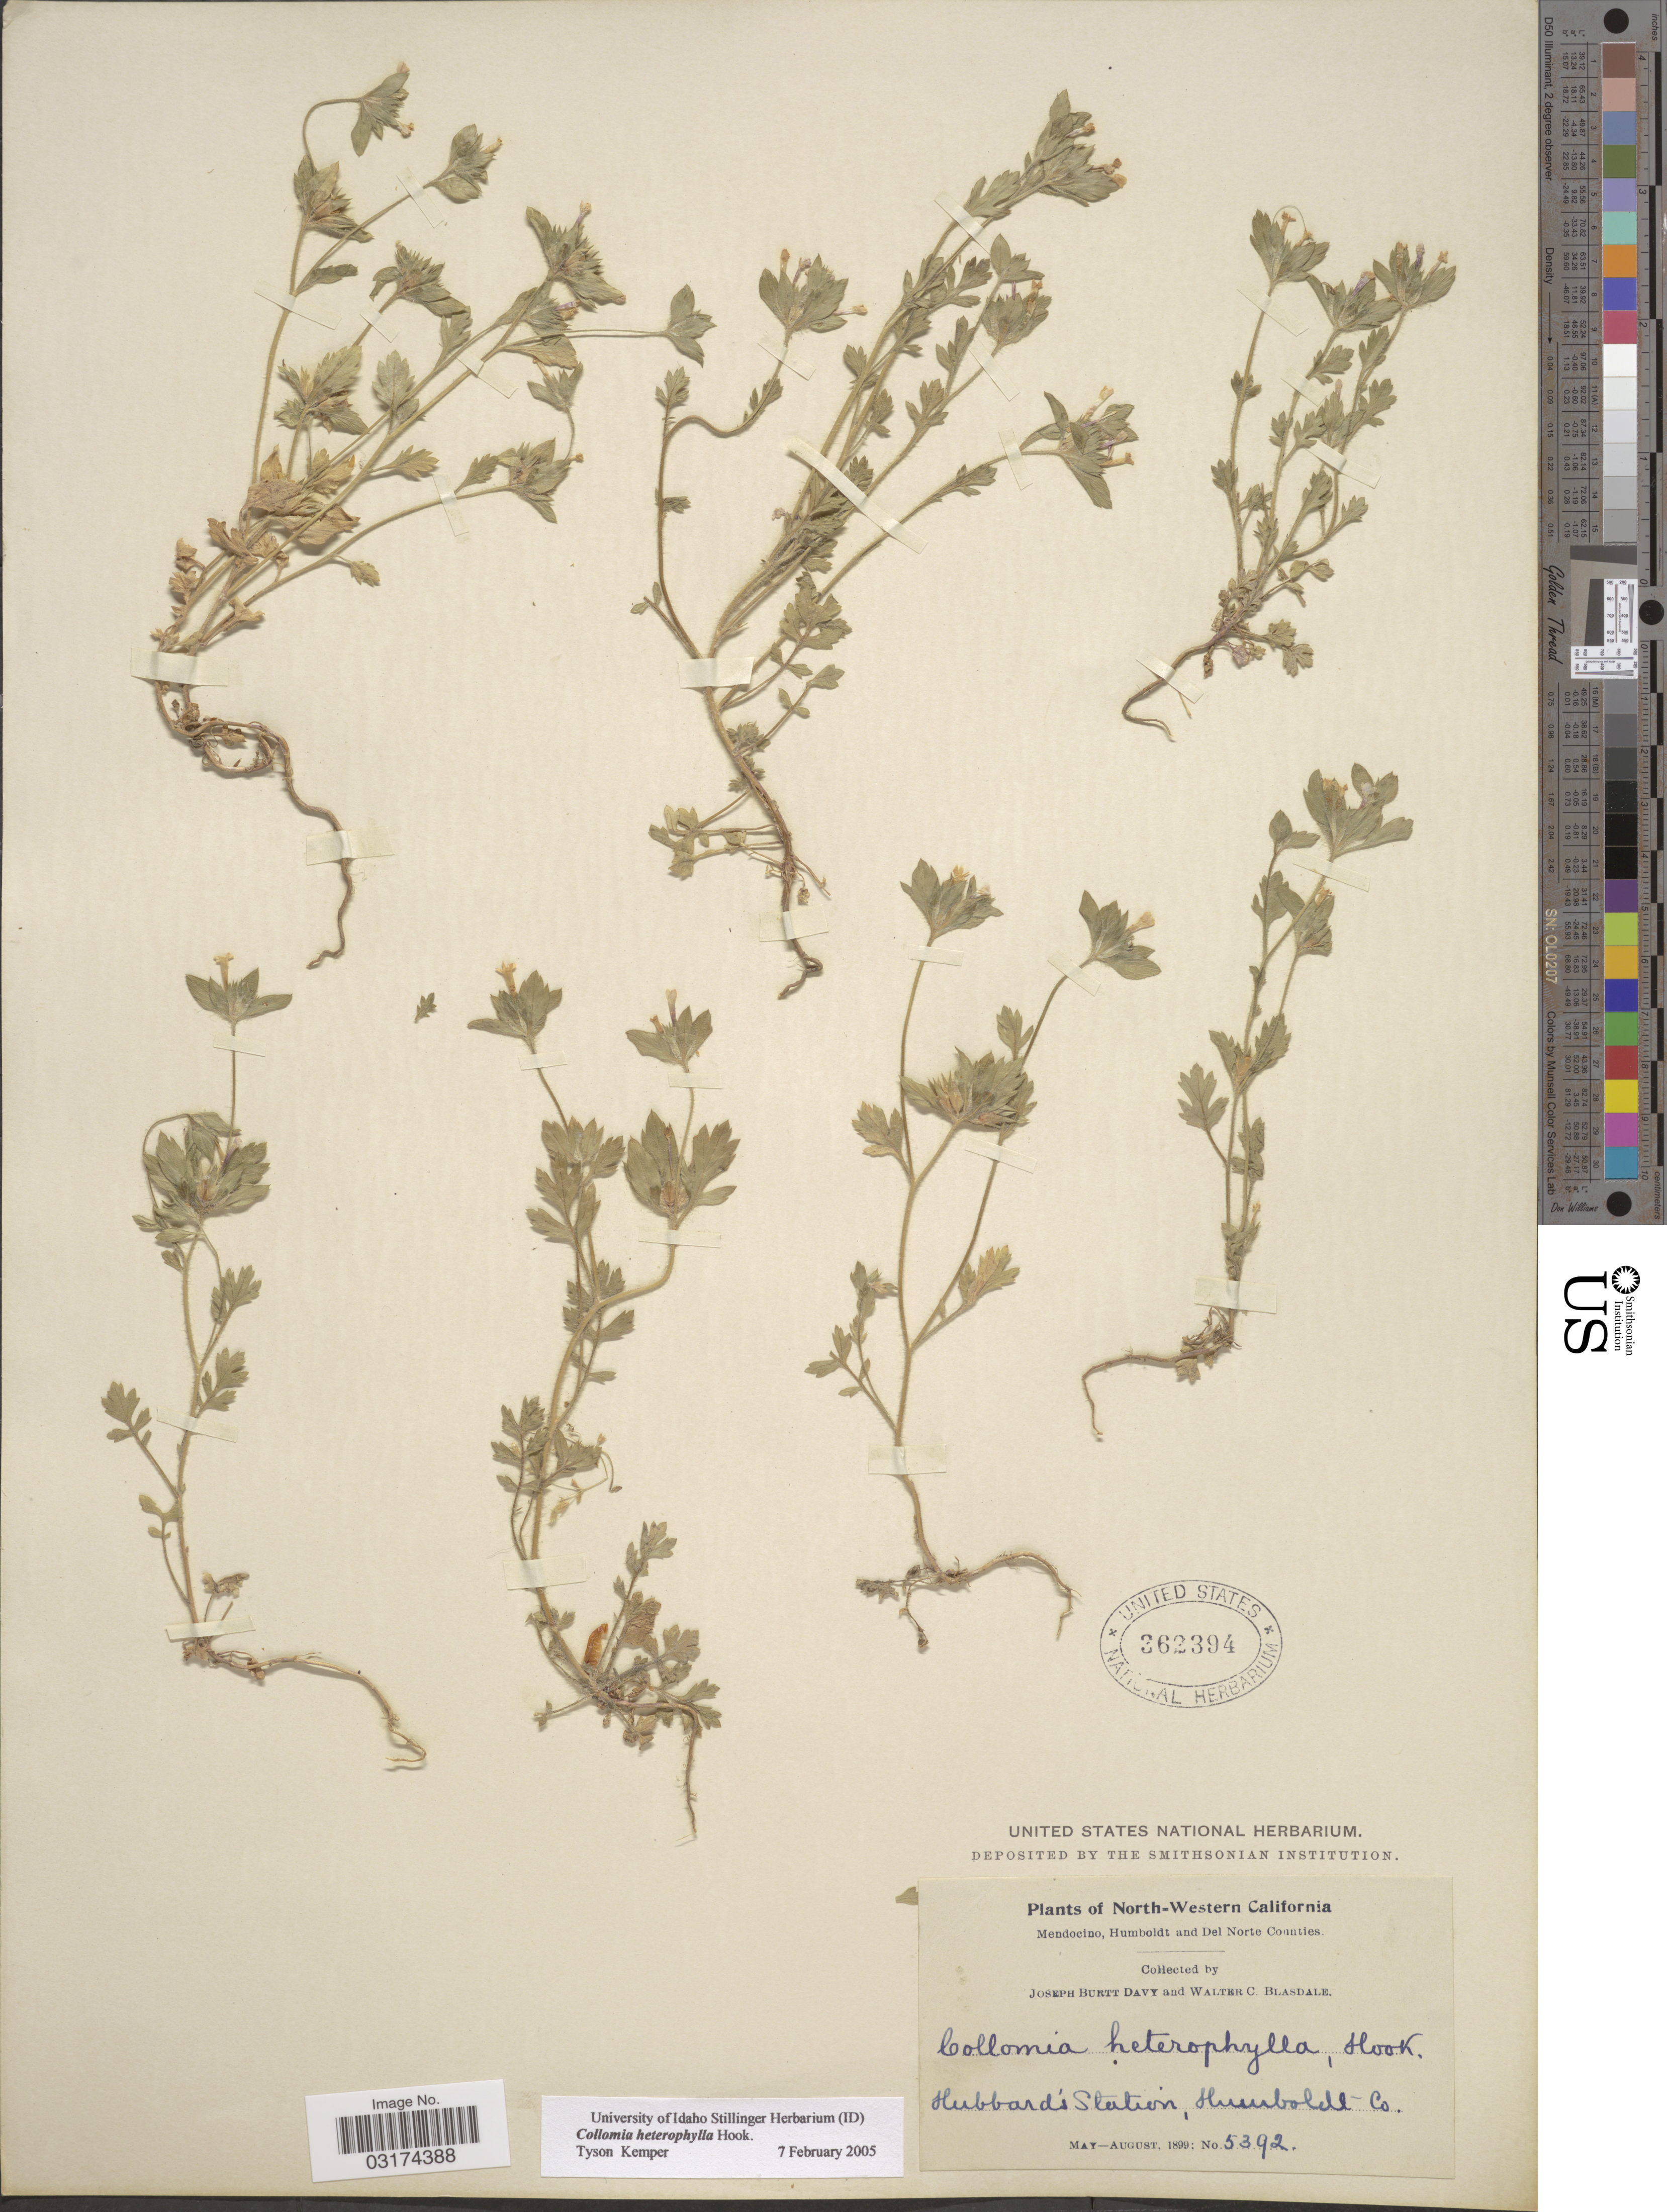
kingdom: Plantae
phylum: Tracheophyta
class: Magnoliopsida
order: Ericales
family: Polemoniaceae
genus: Collomia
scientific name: Collomia heterophylla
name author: Hook.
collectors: J. Burtt Davy & W. Blasdale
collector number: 5392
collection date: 1899-05/1899-08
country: United States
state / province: California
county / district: Humboldt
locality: North-Western California. Hubbard's Station, Humboldt Co.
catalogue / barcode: US 362394